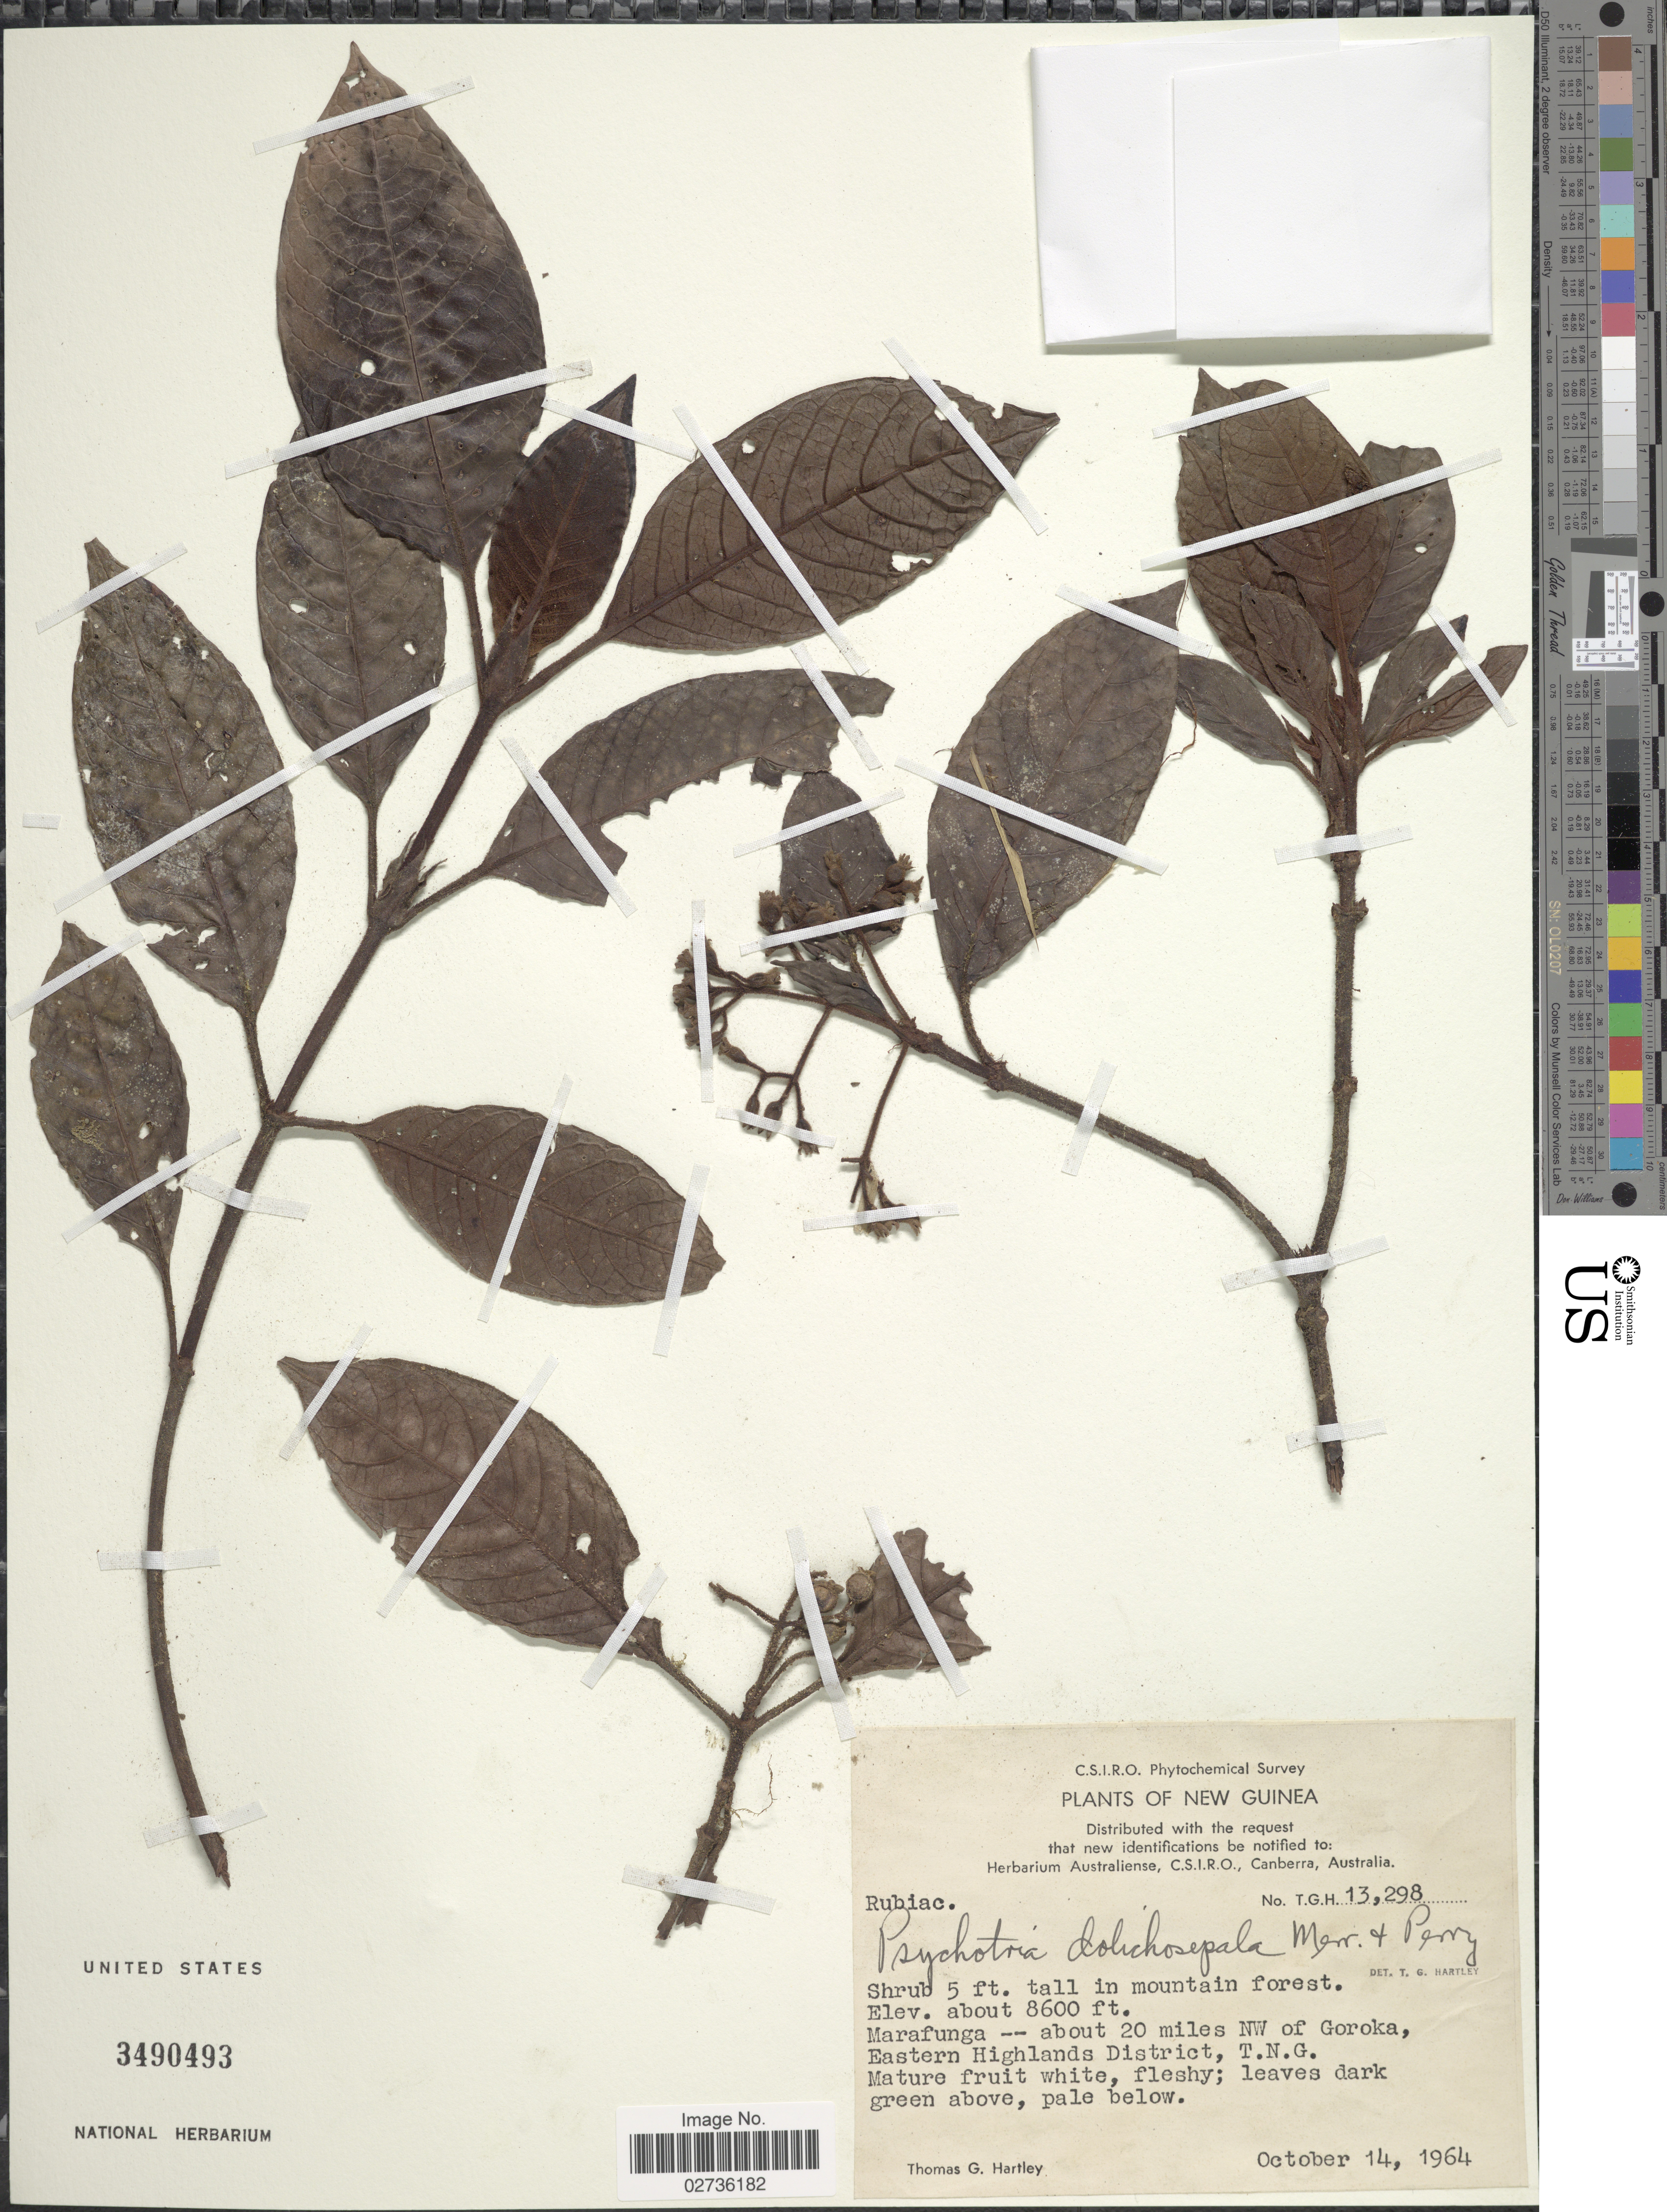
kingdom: Plantae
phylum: Tracheophyta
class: Magnoliopsida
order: Gentianales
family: Rubiaceae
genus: Psychotria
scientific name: Psychotria dolichosepala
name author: Merr. & L.M. Perry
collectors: T. G. Hartley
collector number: TGH13298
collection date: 1964-10-14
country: Papua New Guinea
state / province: East New Britain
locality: New Guinea. Marafunga -- about 20 miles NW of Goroka, Eastern Highlands District, T. N. G.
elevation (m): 2621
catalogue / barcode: US 3490493